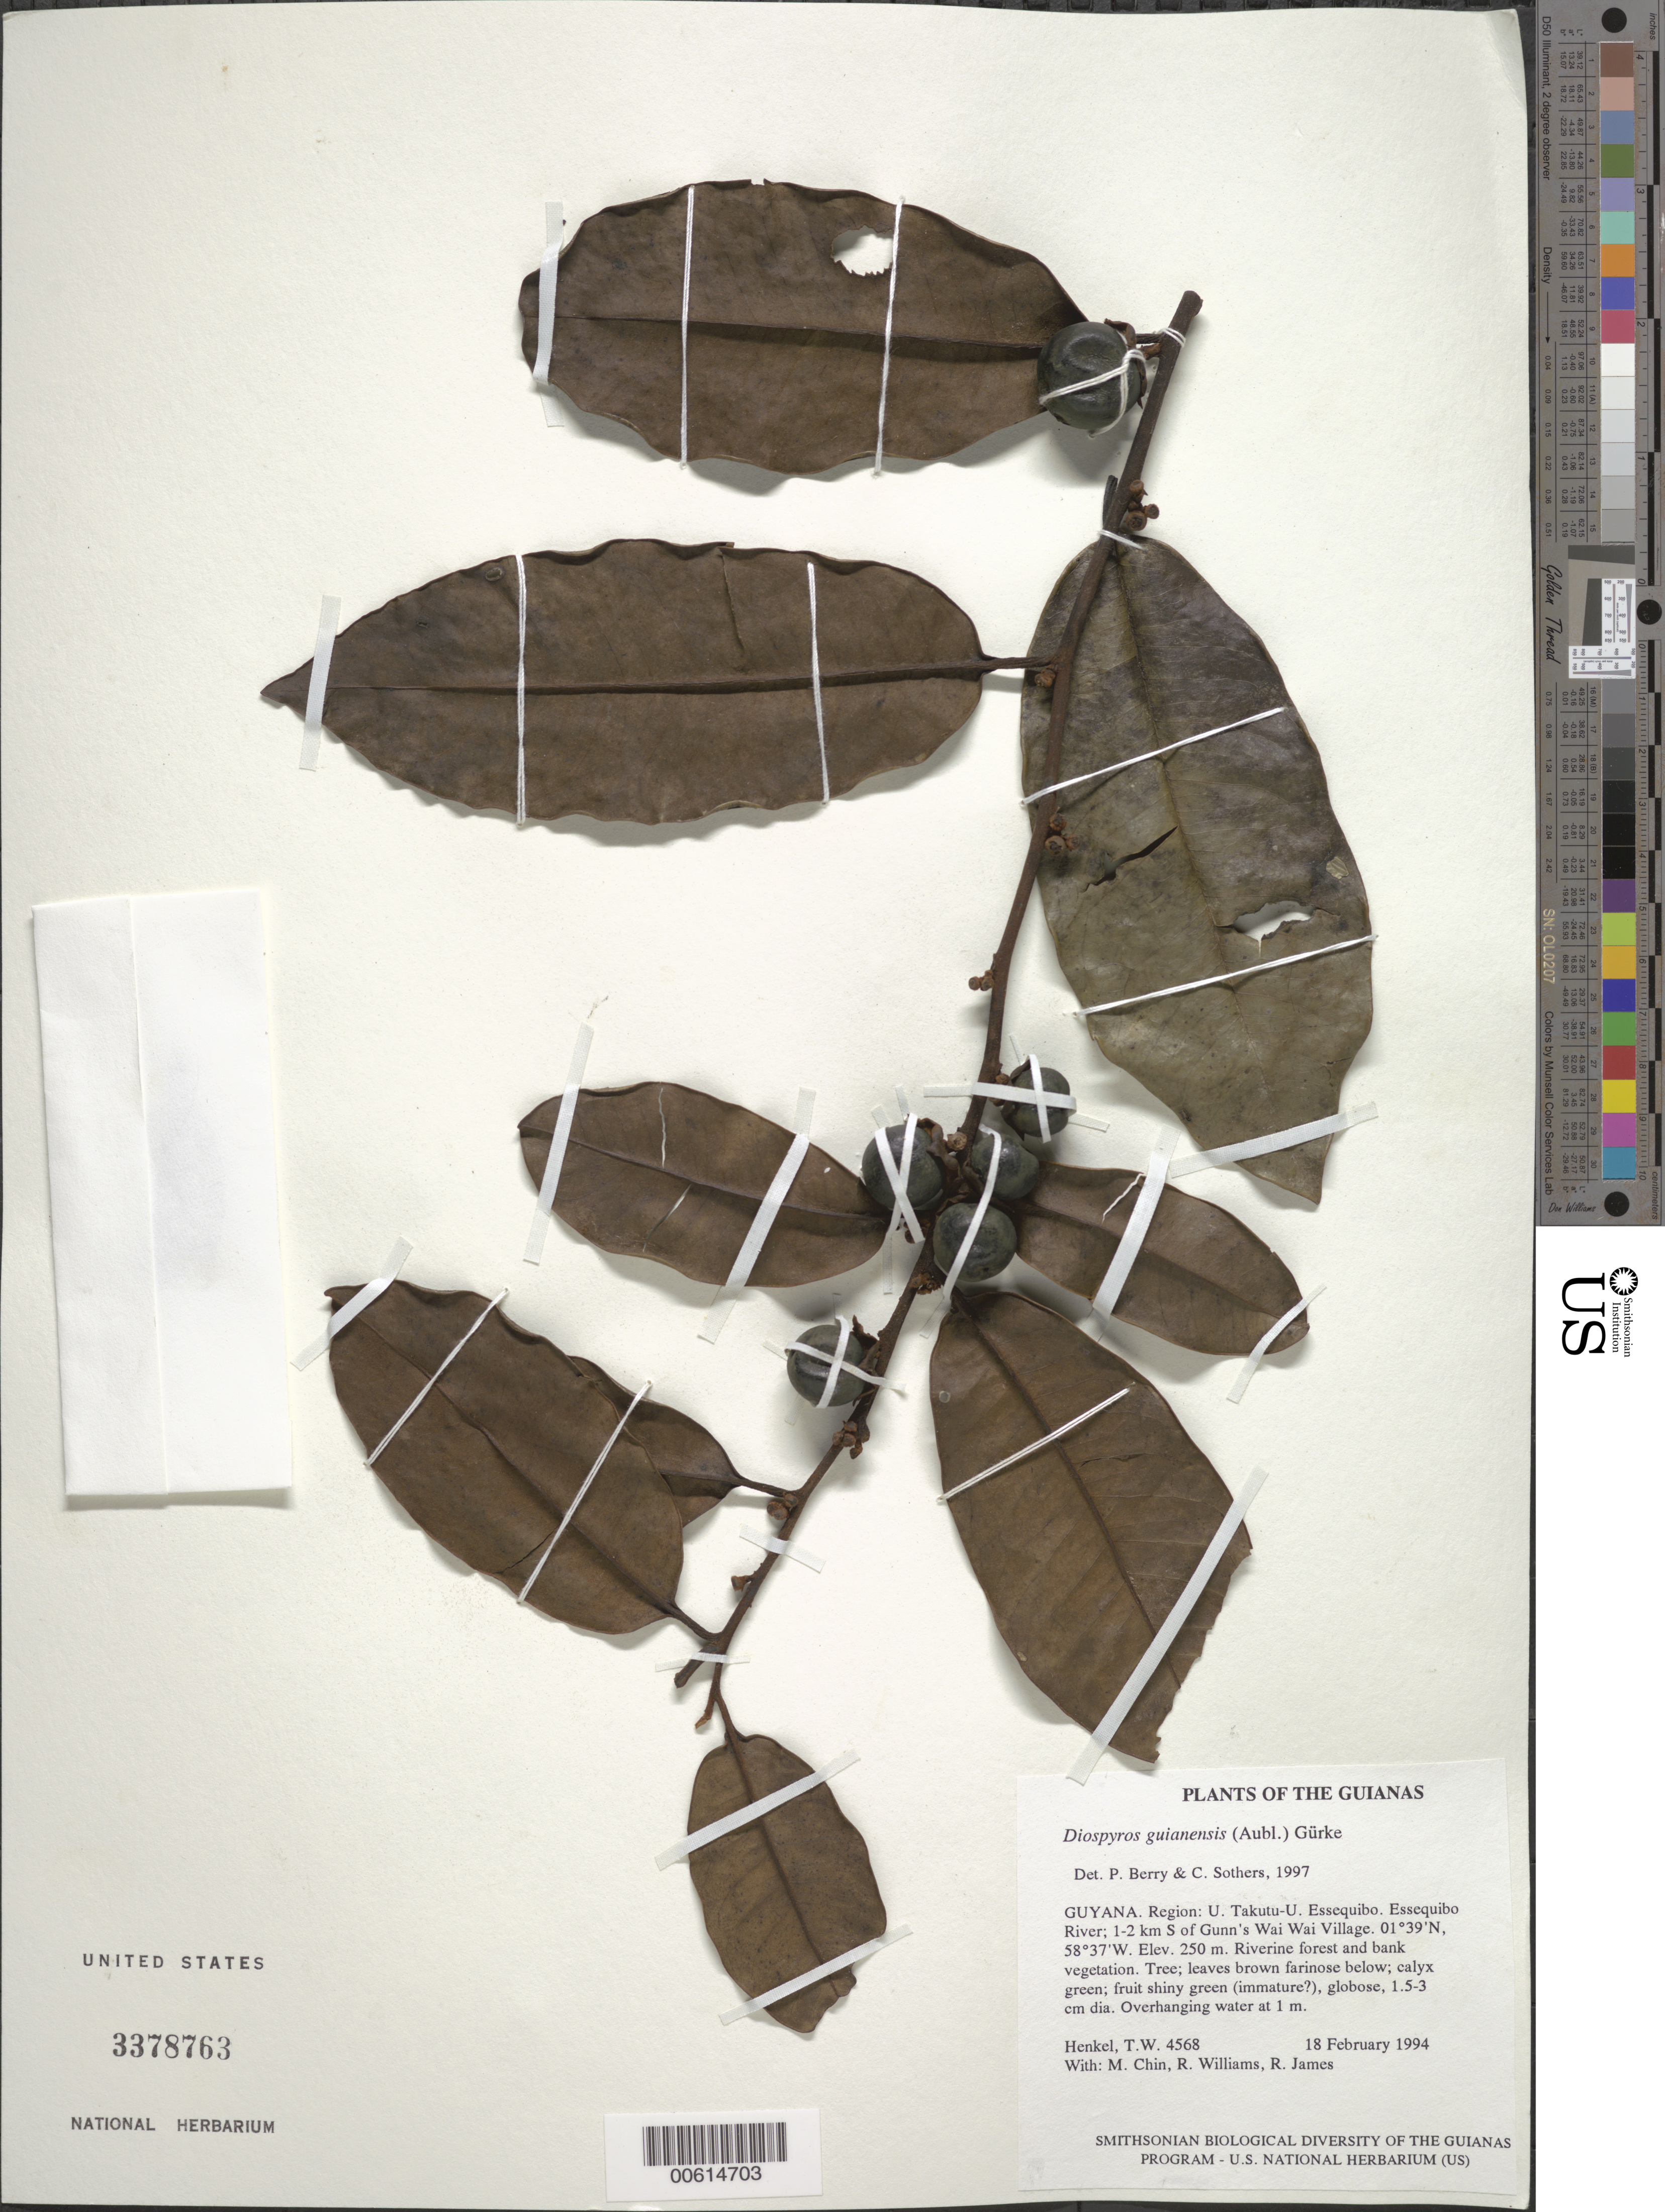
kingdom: Plantae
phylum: Tracheophyta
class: Magnoliopsida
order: Ericales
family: Ebenaceae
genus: Diospyros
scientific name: Diospyros guianensis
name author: (Aubl.) Gürke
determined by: Berry, P. E.; Sothers, C. A.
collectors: T. Henkel, M. Chin, R. Williams & R. James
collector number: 4568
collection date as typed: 18 February 1994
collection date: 1994-02-18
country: Guyana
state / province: U. Takutu-U. Essequibo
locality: Essequibo River; 1-2 km S of Gunn's Wai Wai Village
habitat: Riverine forest and bank vegetation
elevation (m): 250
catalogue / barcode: US 3378763